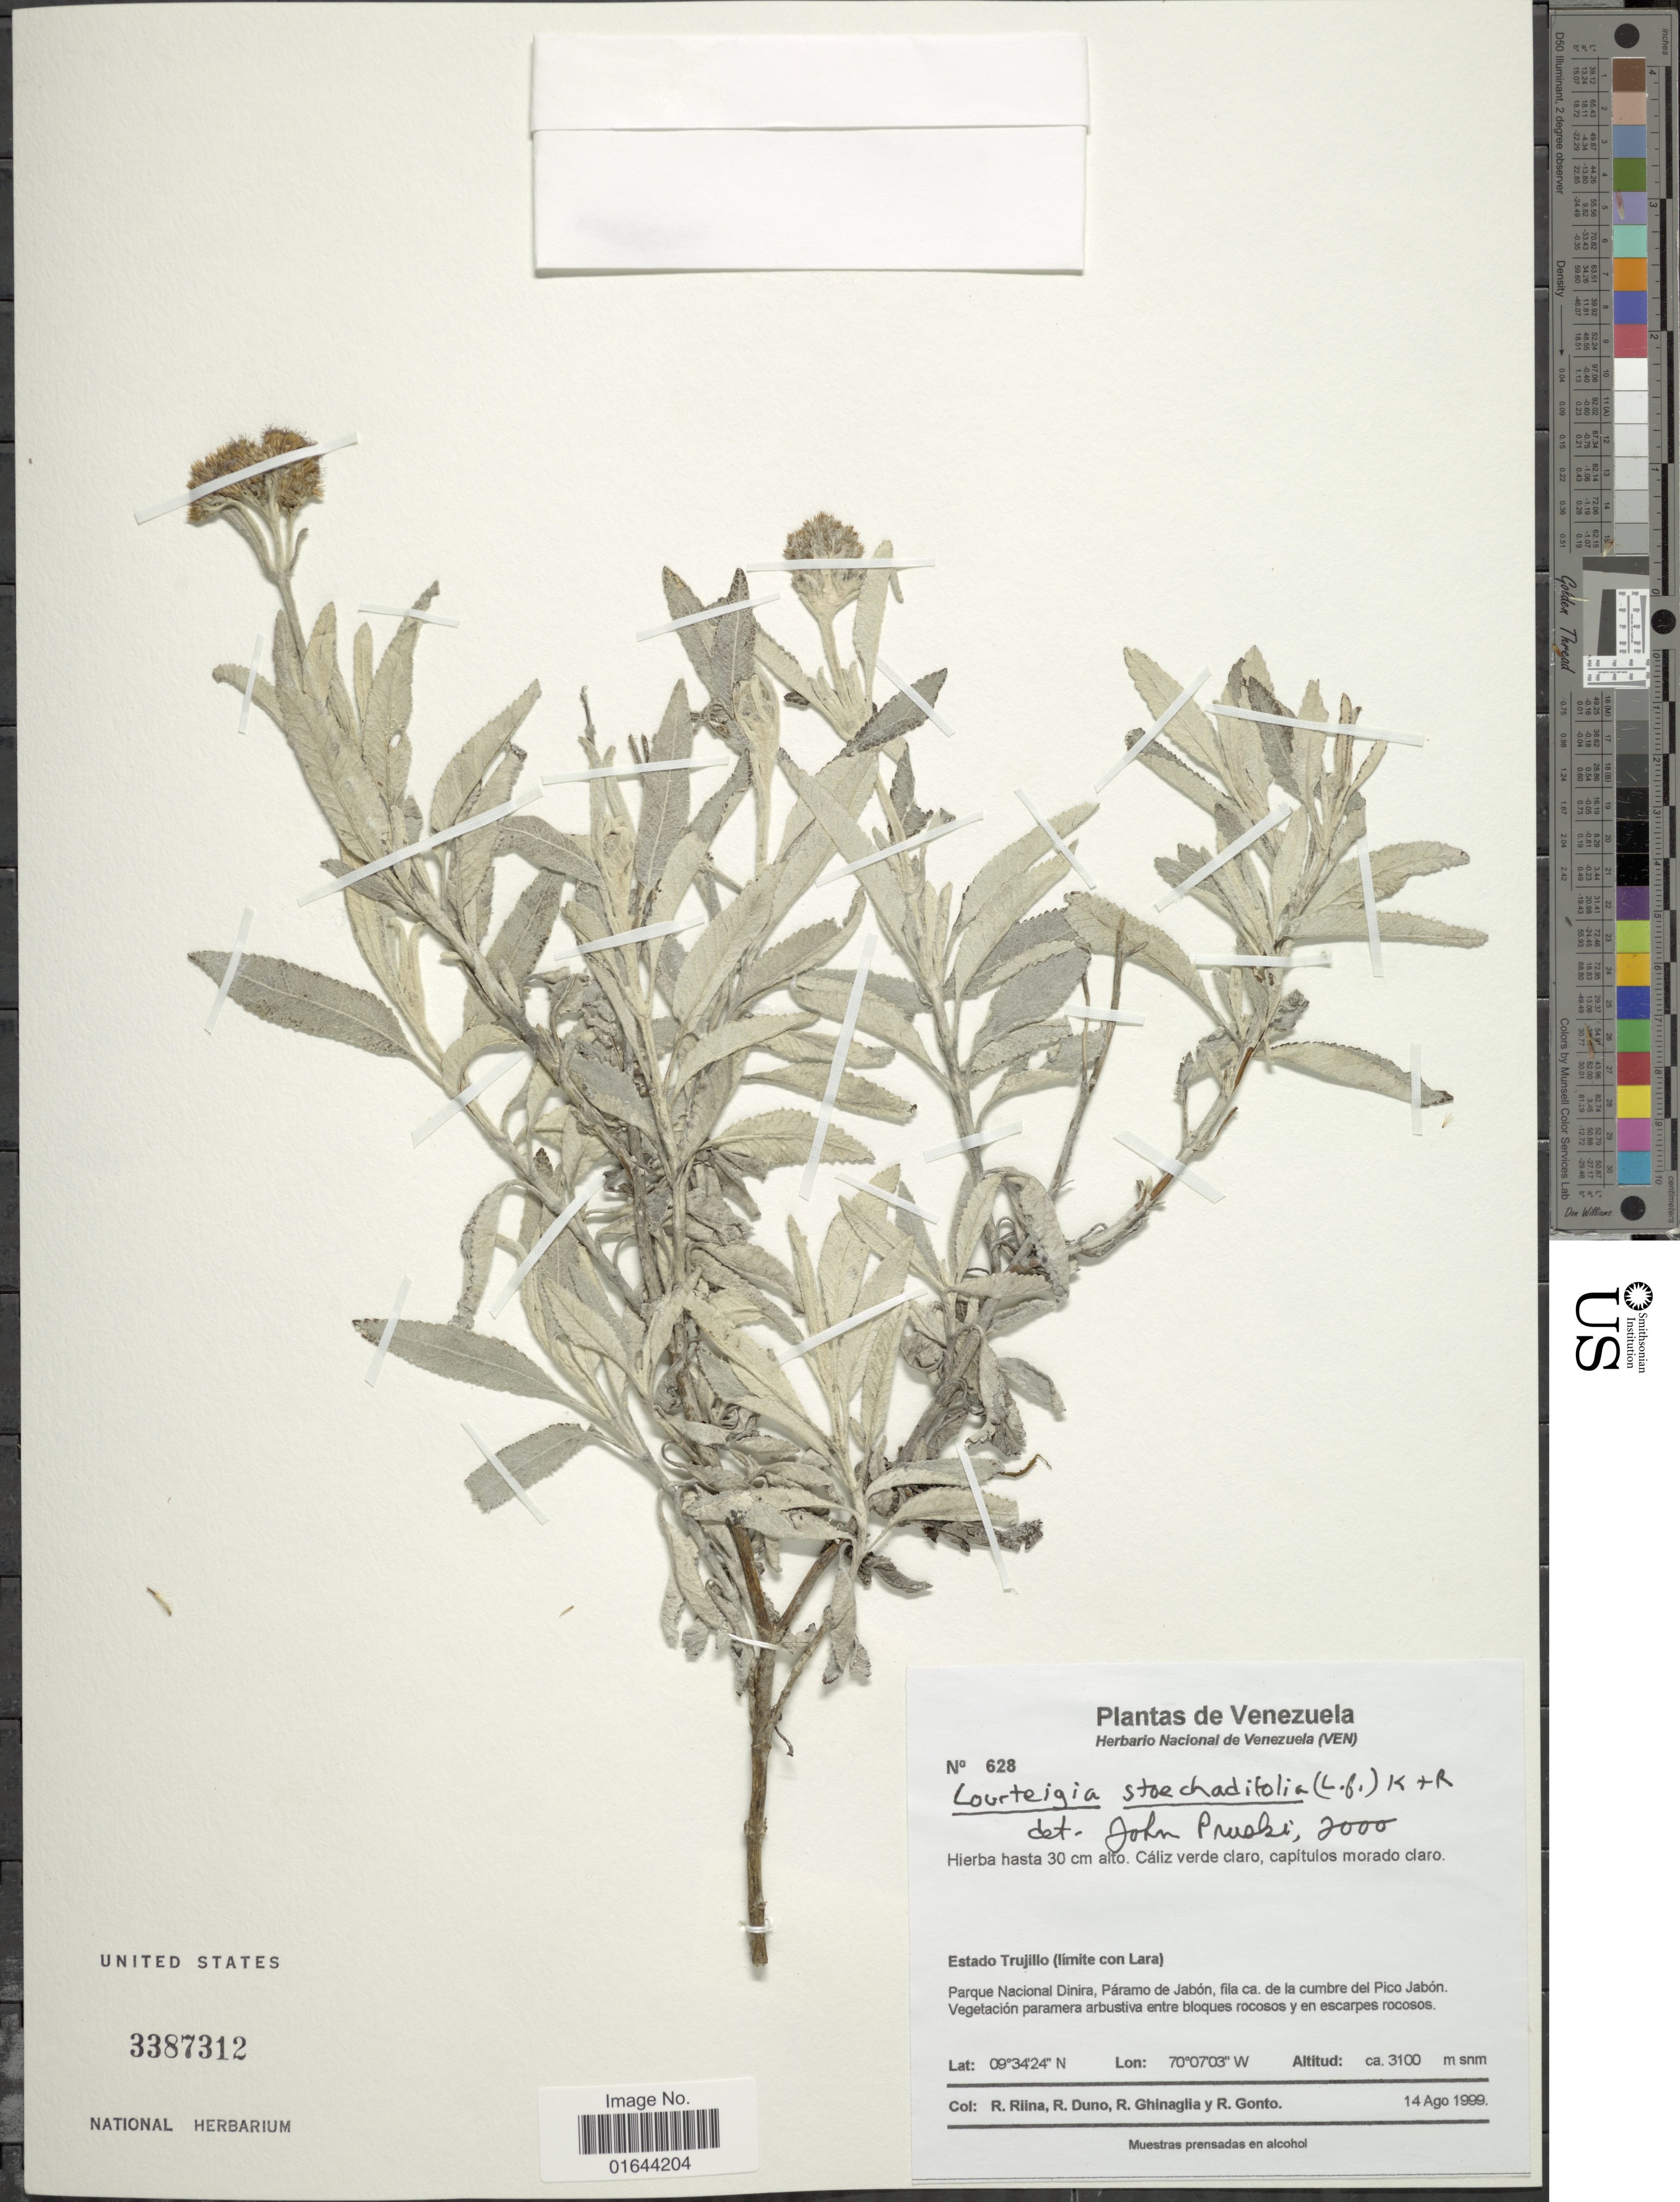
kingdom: Plantae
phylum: Tracheophyta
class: Magnoliopsida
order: Asterales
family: Asteraceae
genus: Lourteigia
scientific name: Lourteigia stoechadifolia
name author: (L. f.) R.M. King & H. Rob.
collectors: R. Riina, R. Duno de Stefano, R. Ghinaglia & R. Gonto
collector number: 628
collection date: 1999-08-14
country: Venezuela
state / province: Trujillo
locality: Estado Trujilo (limite con Lara), Parque Nacional Dinira, Paramo de Jabon, Fila ca. la cumbre del Pico Jabon.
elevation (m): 3100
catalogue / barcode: US 3387312